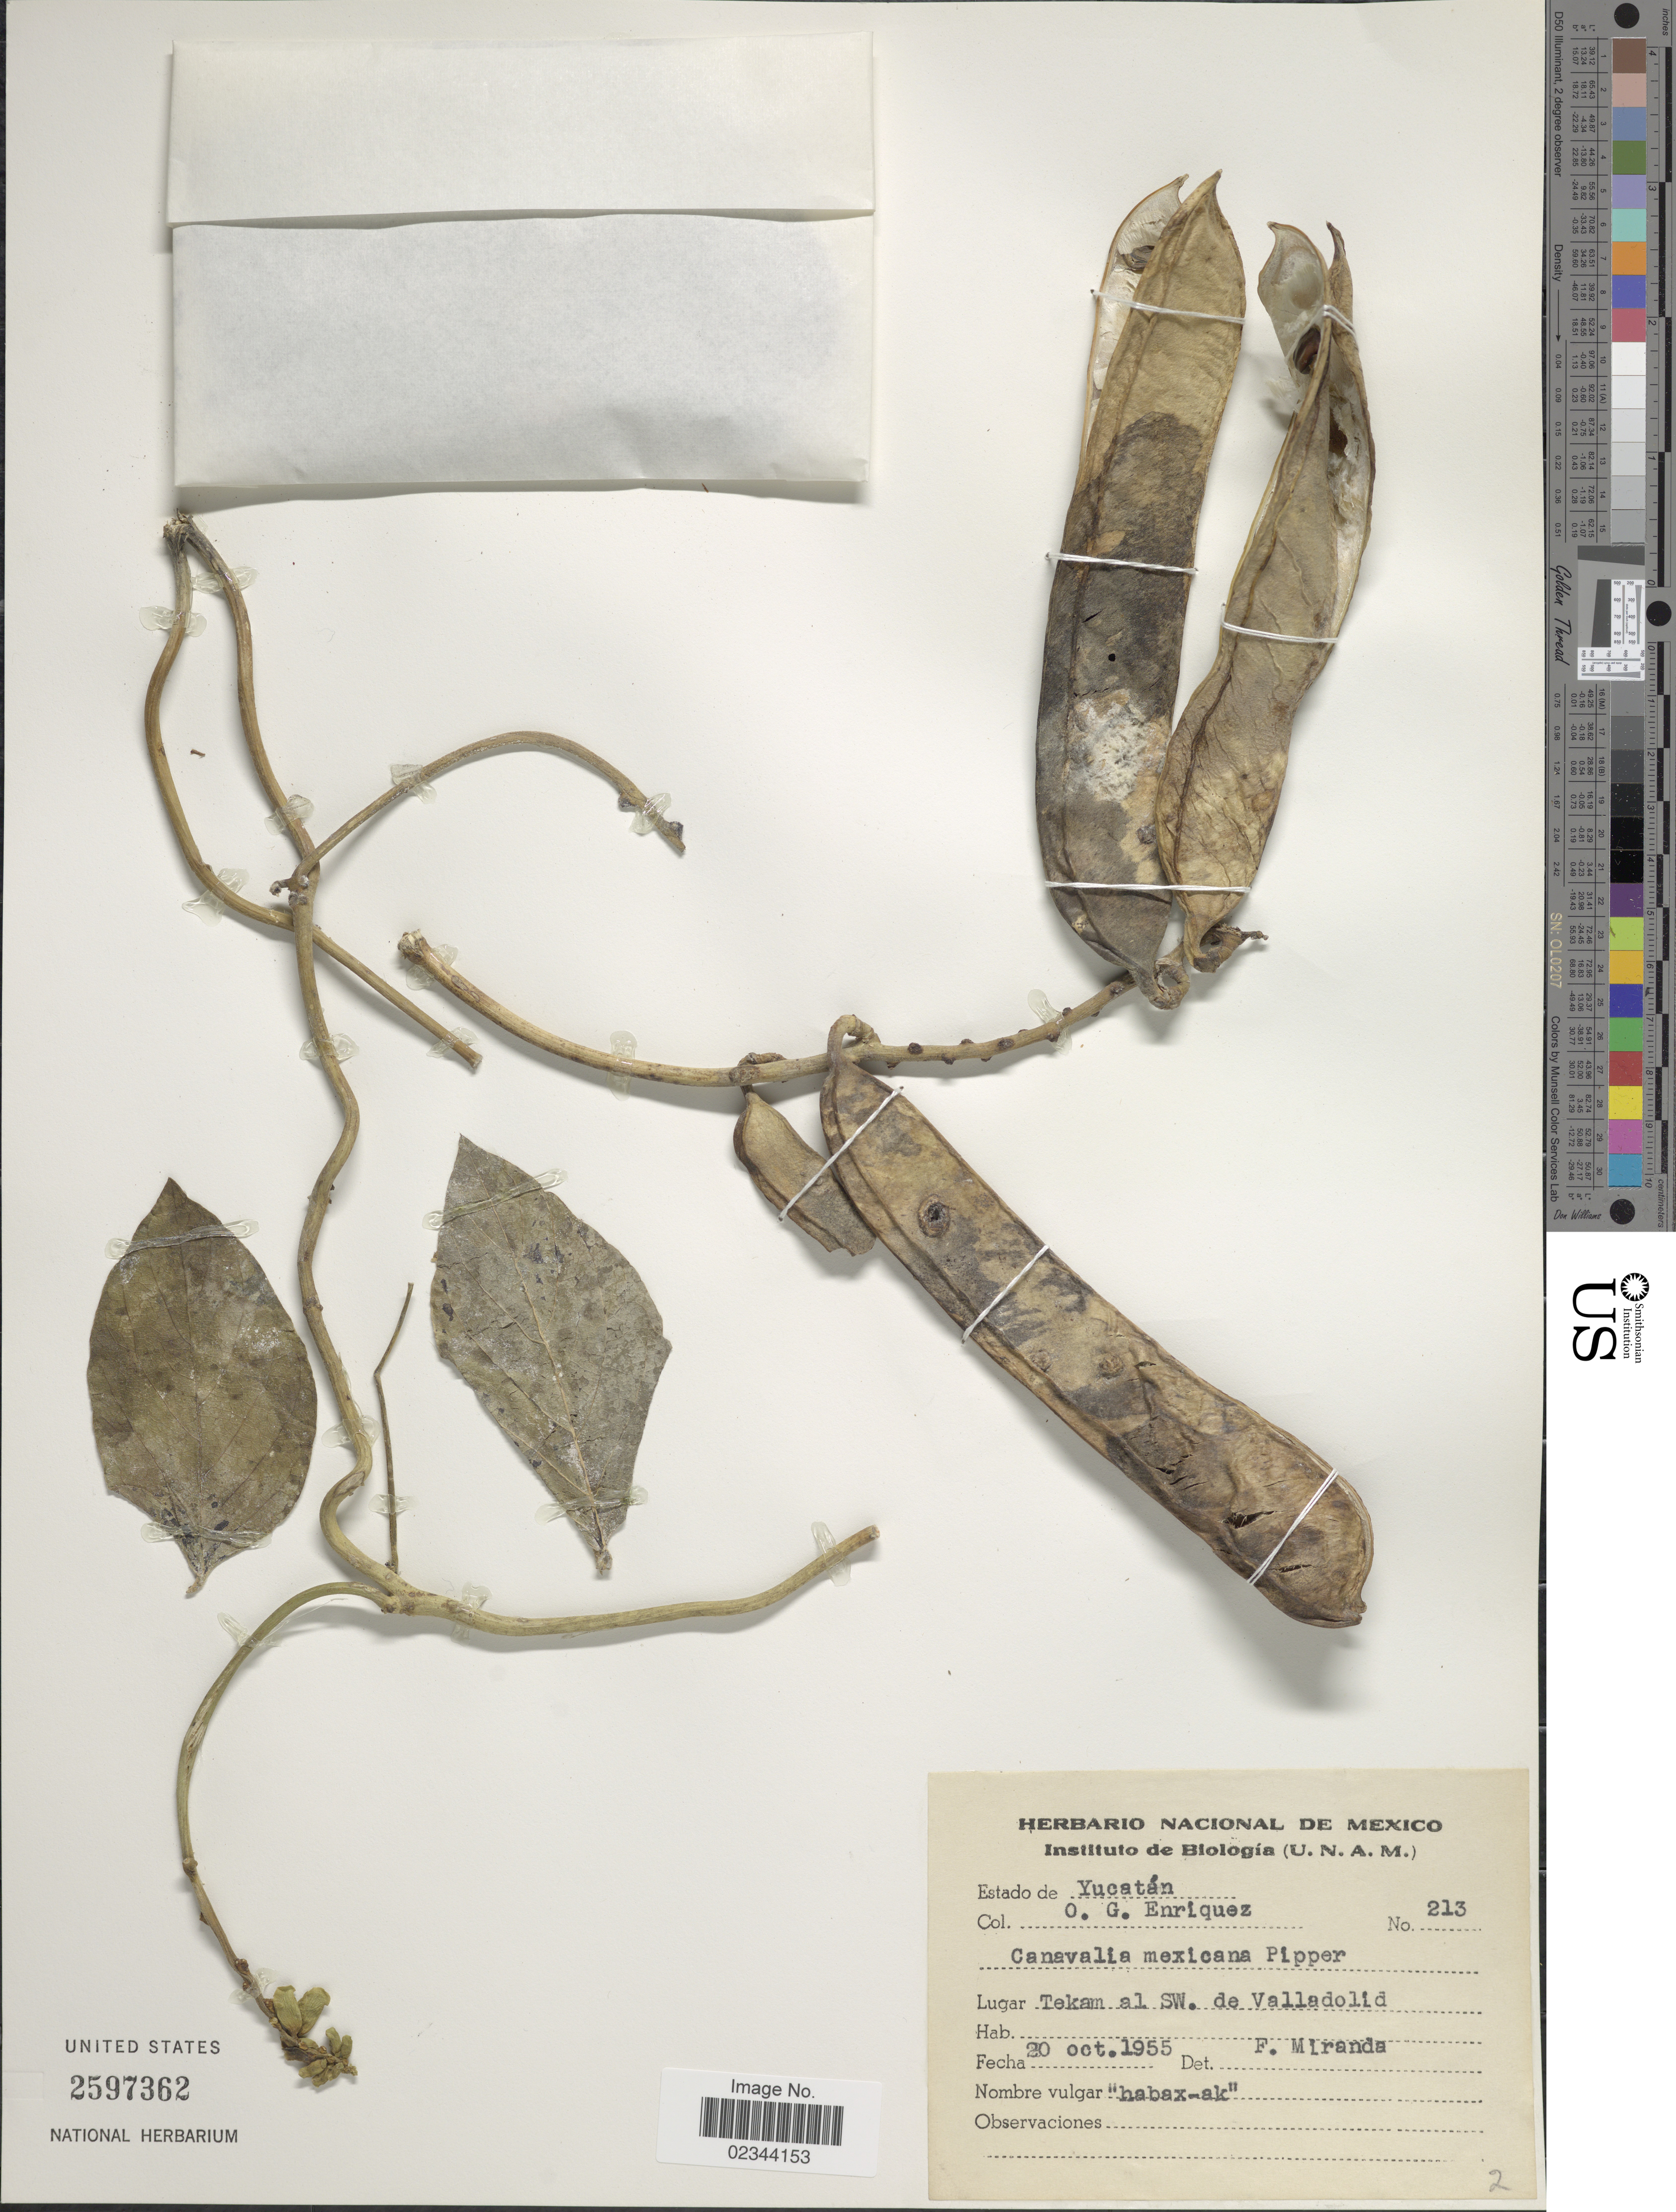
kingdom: Plantae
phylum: Tracheophyta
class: Magnoliopsida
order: Fabales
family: Fabaceae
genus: Canavalia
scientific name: Canavalia brasiliensis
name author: Mart. ex Benth.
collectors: O. Enriquez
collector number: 213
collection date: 1955-10-20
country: Mexico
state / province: Yucatán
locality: Tekam al SW. de Valladolid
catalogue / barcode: US 2597362